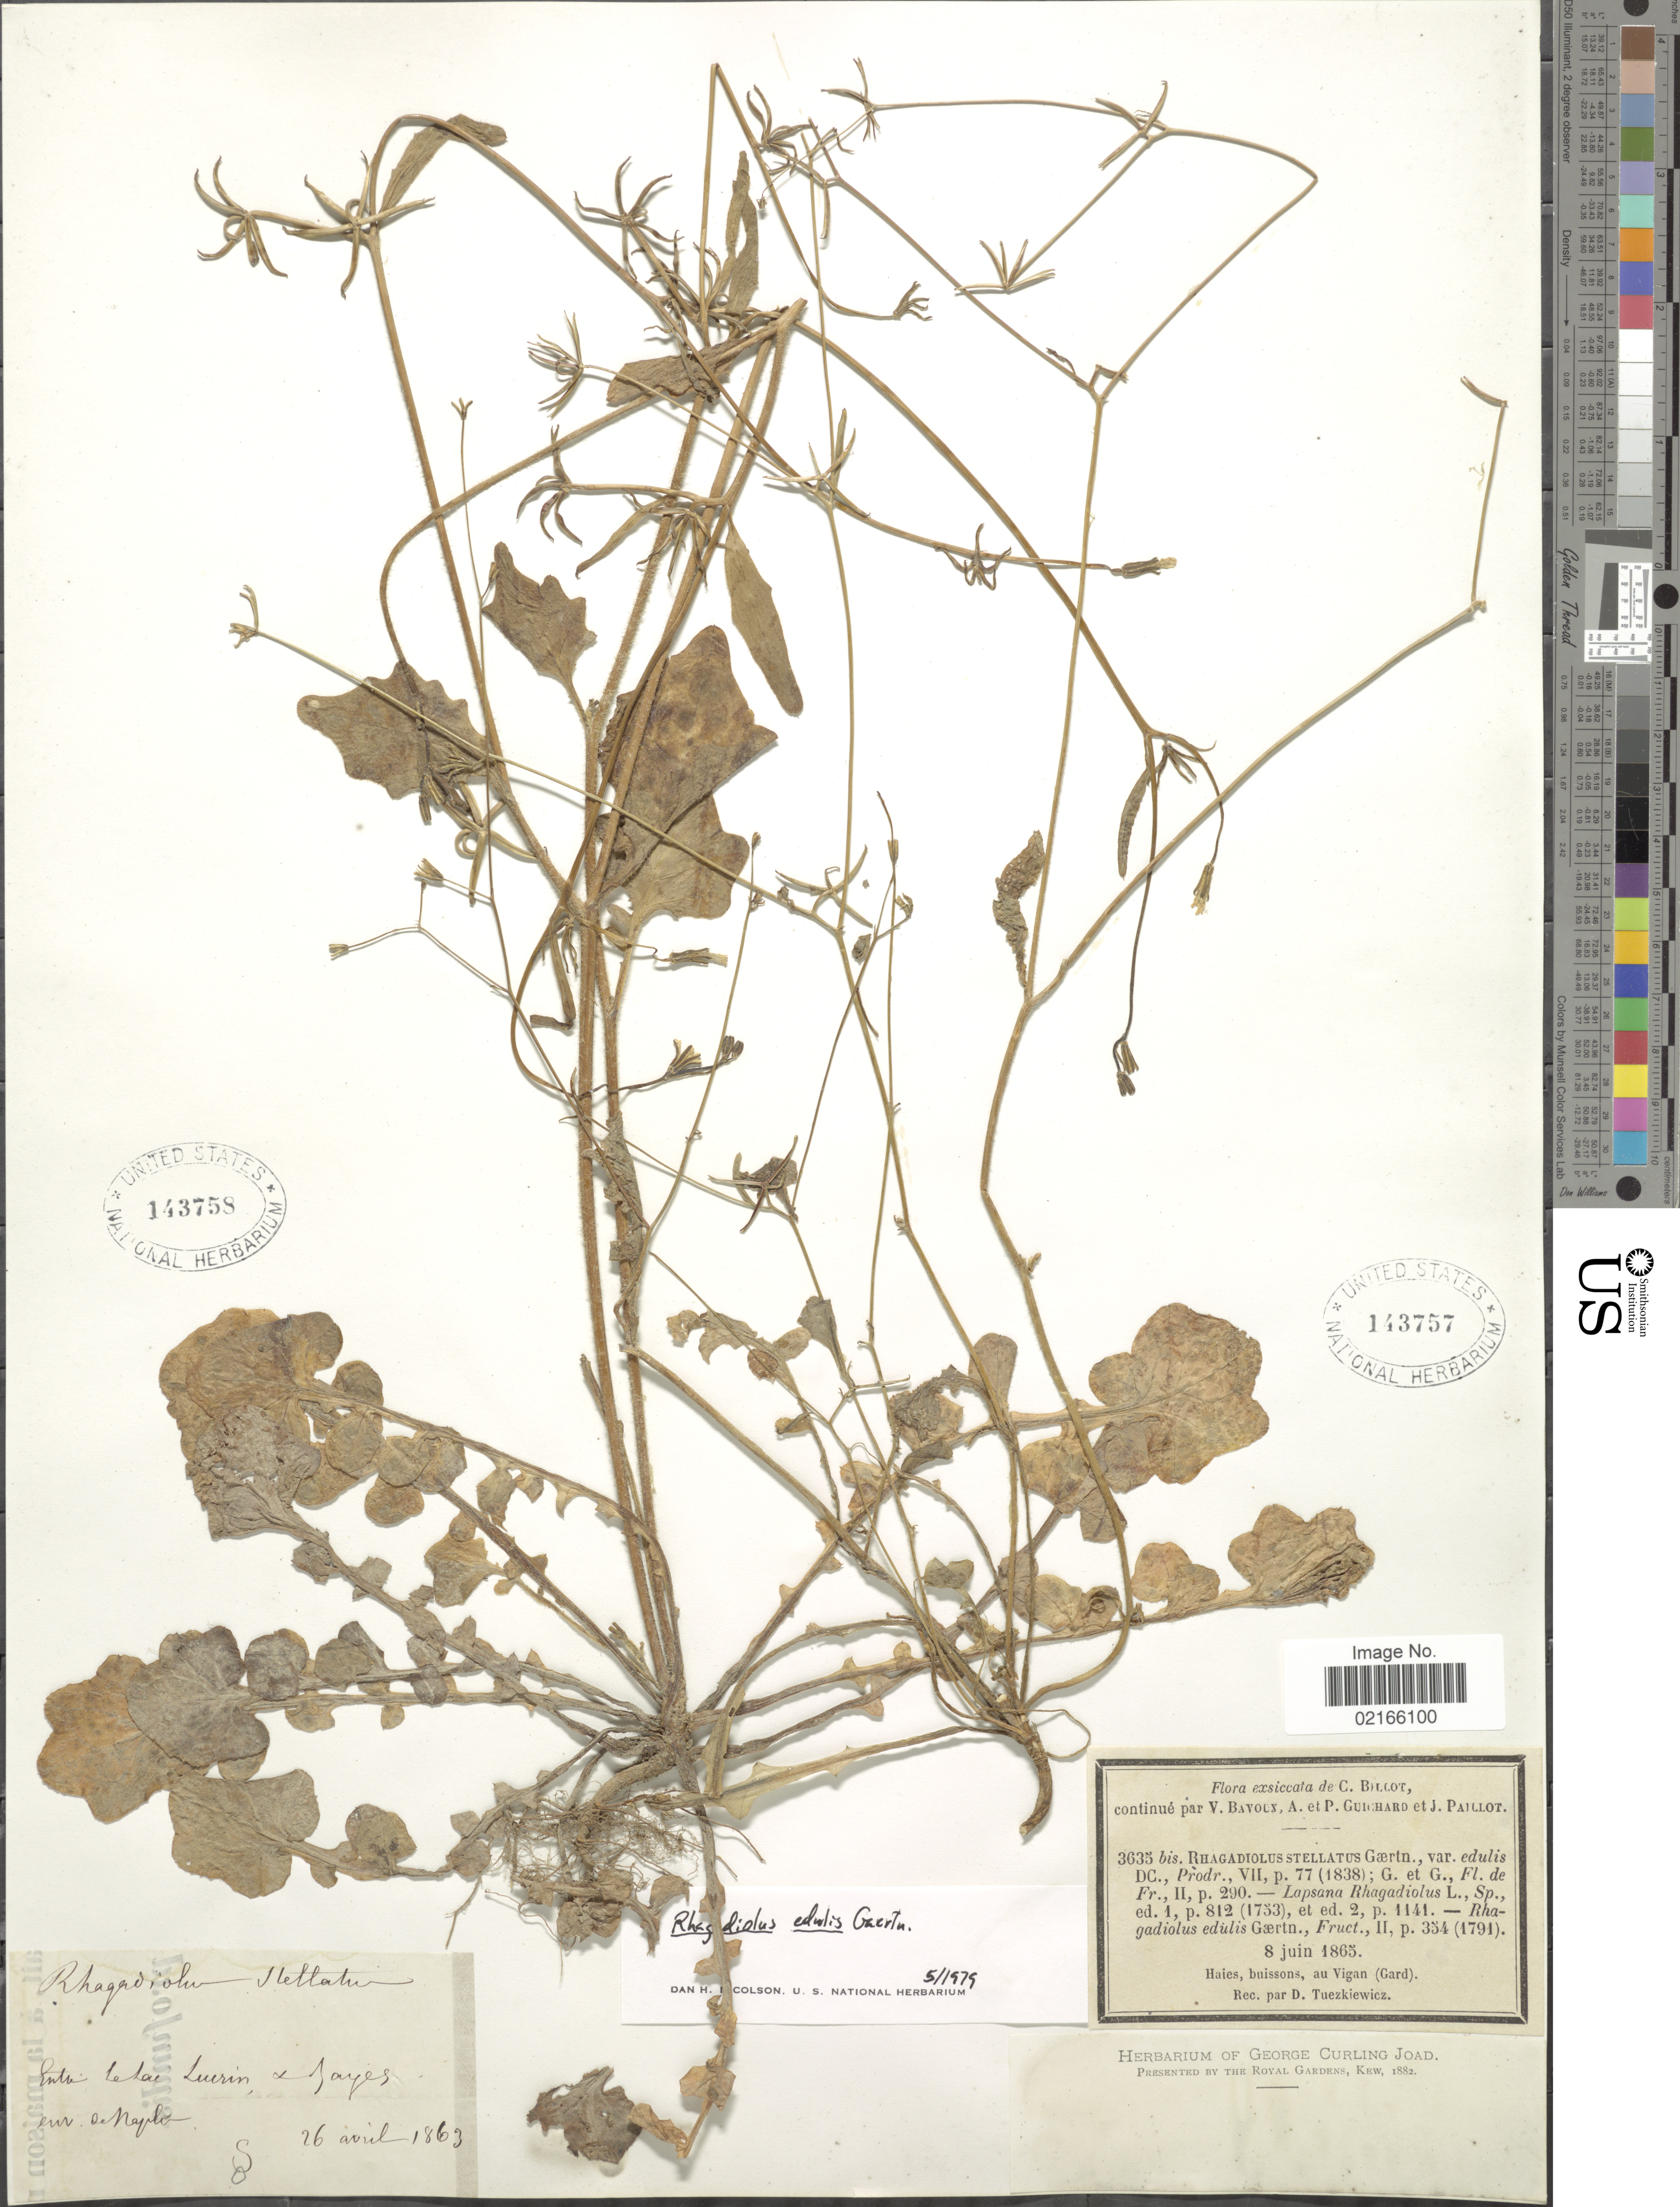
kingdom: Plantae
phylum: Tracheophyta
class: Magnoliopsida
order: Asterales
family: Asteraceae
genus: Rhagadiolus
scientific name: Rhagadiolus edulis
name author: Gaertn.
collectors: Bavoux, V., P. Guichard & J. Paillot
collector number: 3635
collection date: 1865-06-08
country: France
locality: Rhagadiolus edulis Gaertn. Fruct., Haies, buissons, au Vigan (Gard)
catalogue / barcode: US 143757-2